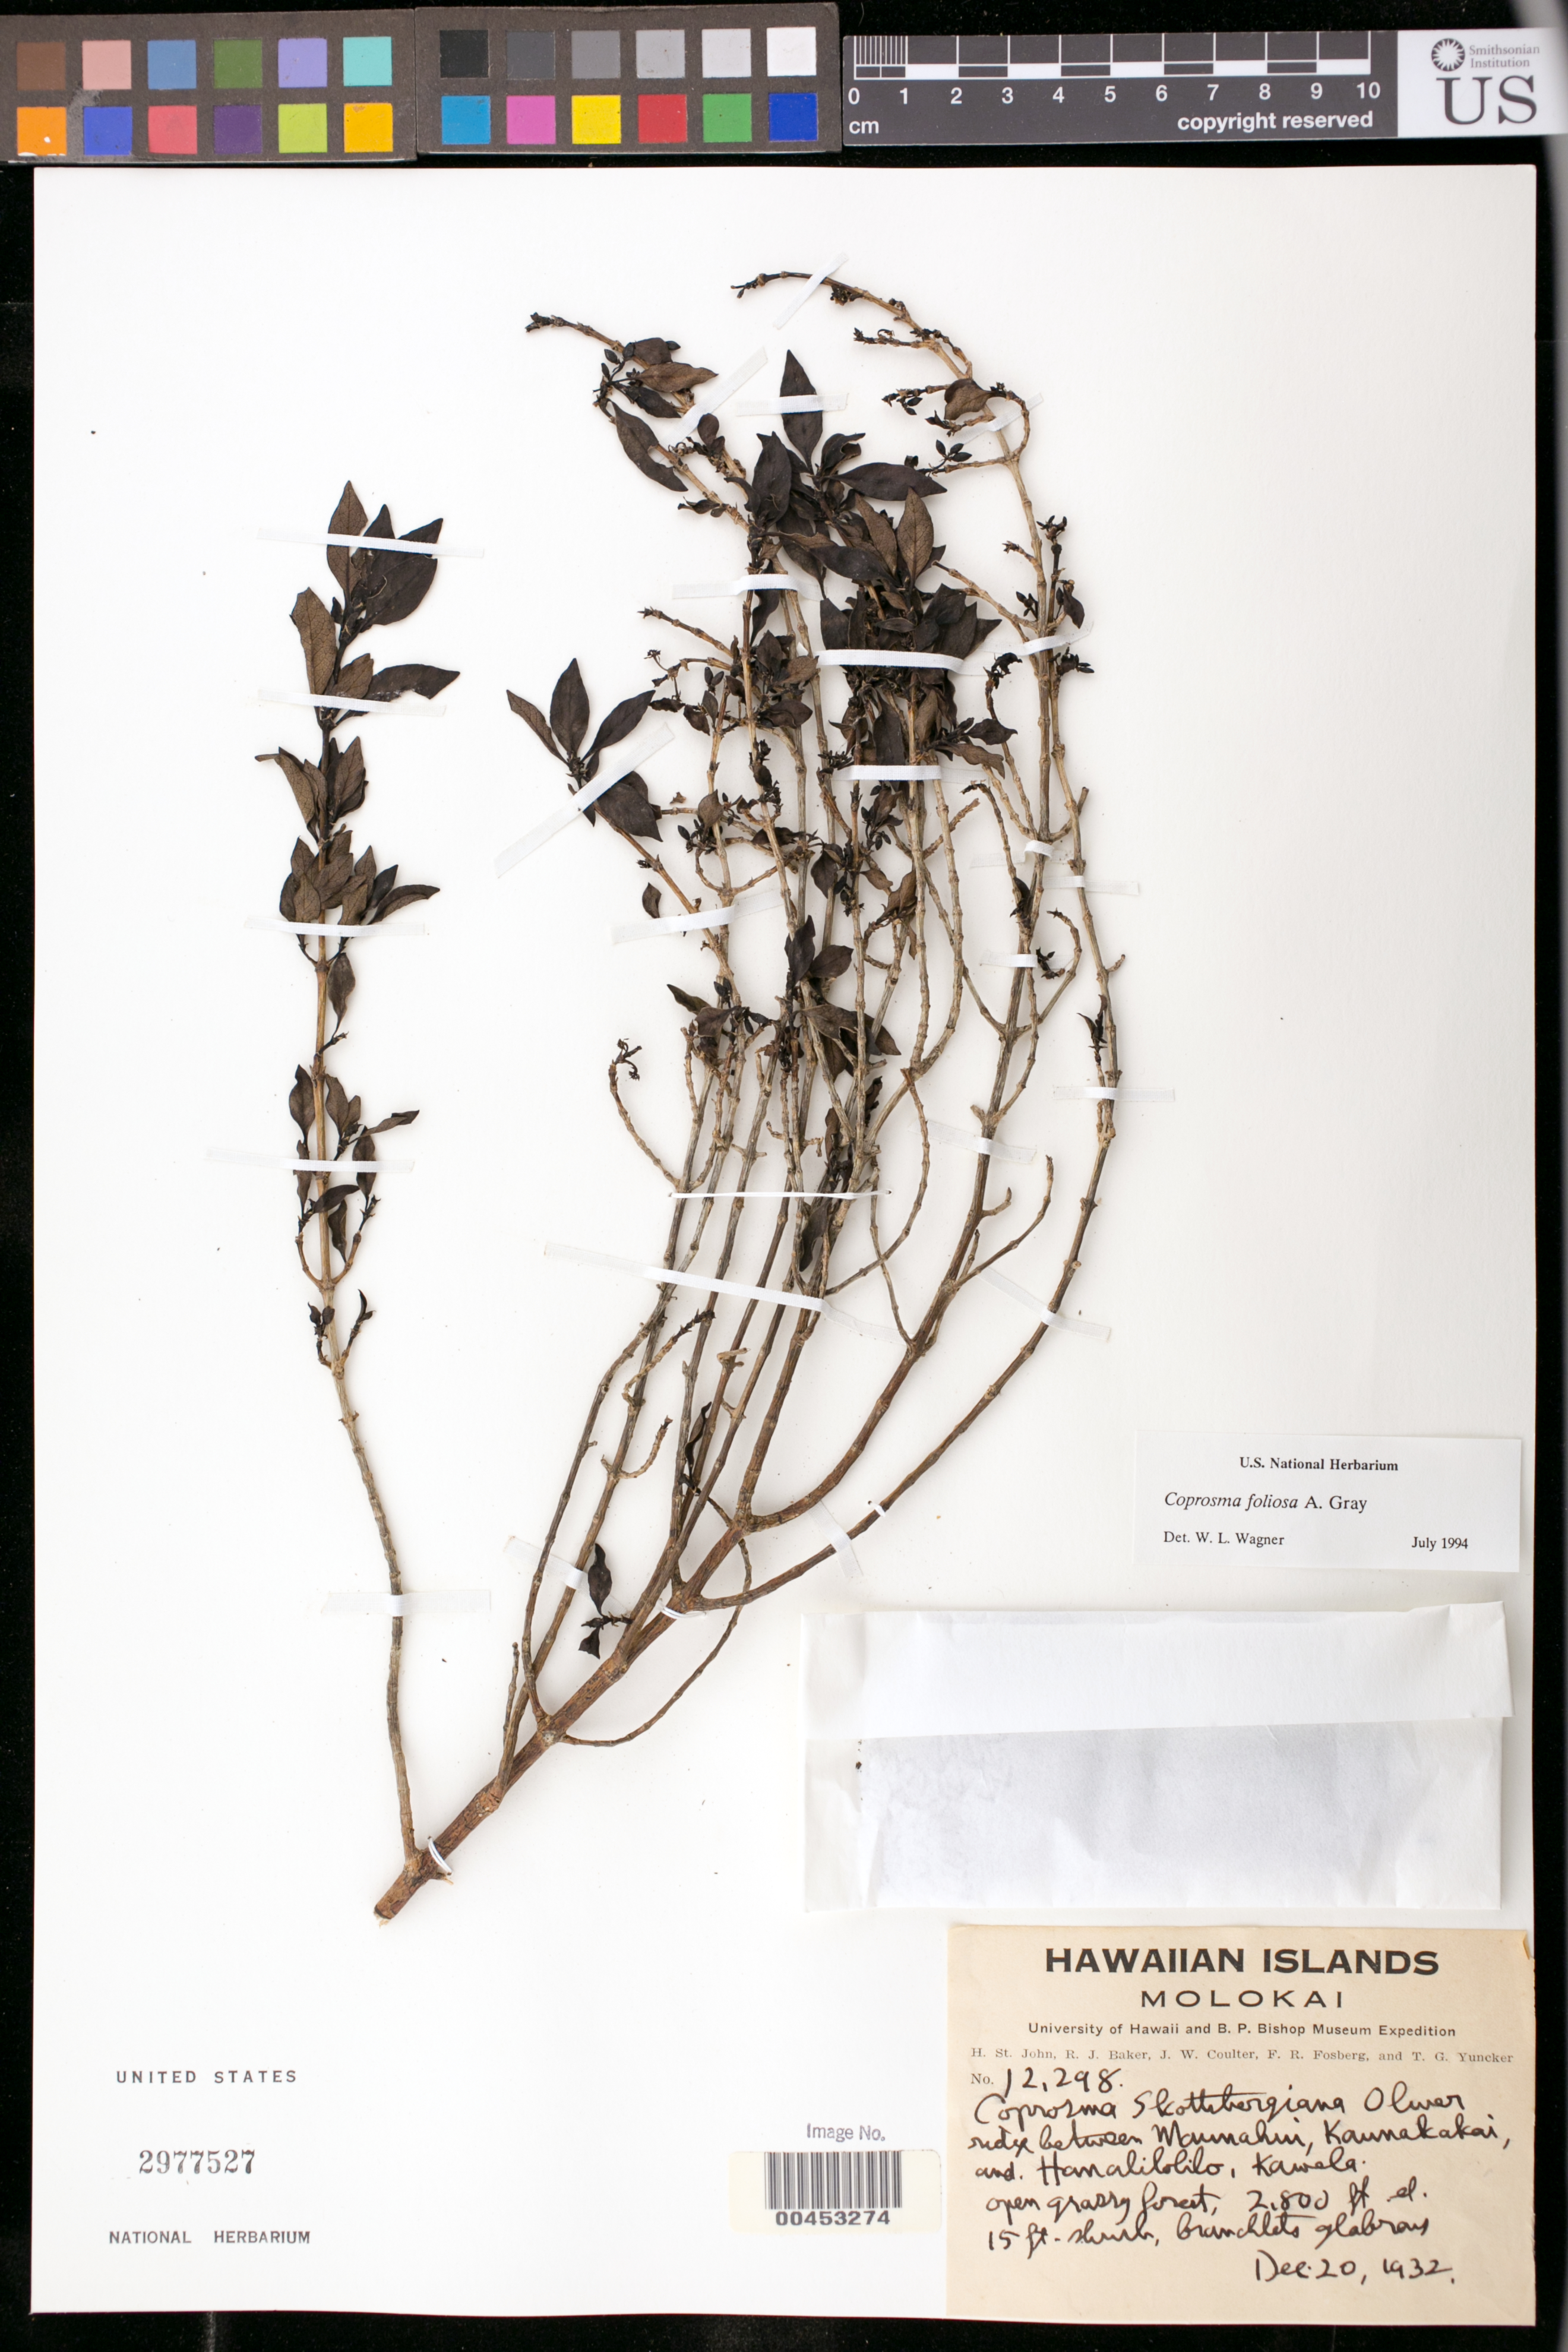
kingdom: Plantae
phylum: Tracheophyta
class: Magnoliopsida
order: Gentianales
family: Rubiaceae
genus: Coprosma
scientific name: Coprosma foliosa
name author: A. Gray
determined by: Wagner, W. L., (BOT), Smithsonian Institution - National Museum of Natural History (UNITED STATES)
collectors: H. St. John, R. J. Baker, J. W. Coulter & F. R. Fosberg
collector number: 12298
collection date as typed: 20 Dec 1932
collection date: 1932-12-20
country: United States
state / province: Hawaii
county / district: Maui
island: Moloka'i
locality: Ridge between Maunahui, Kaunakakai, & Hanalilolilo; Kawela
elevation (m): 853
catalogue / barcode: US 2977527